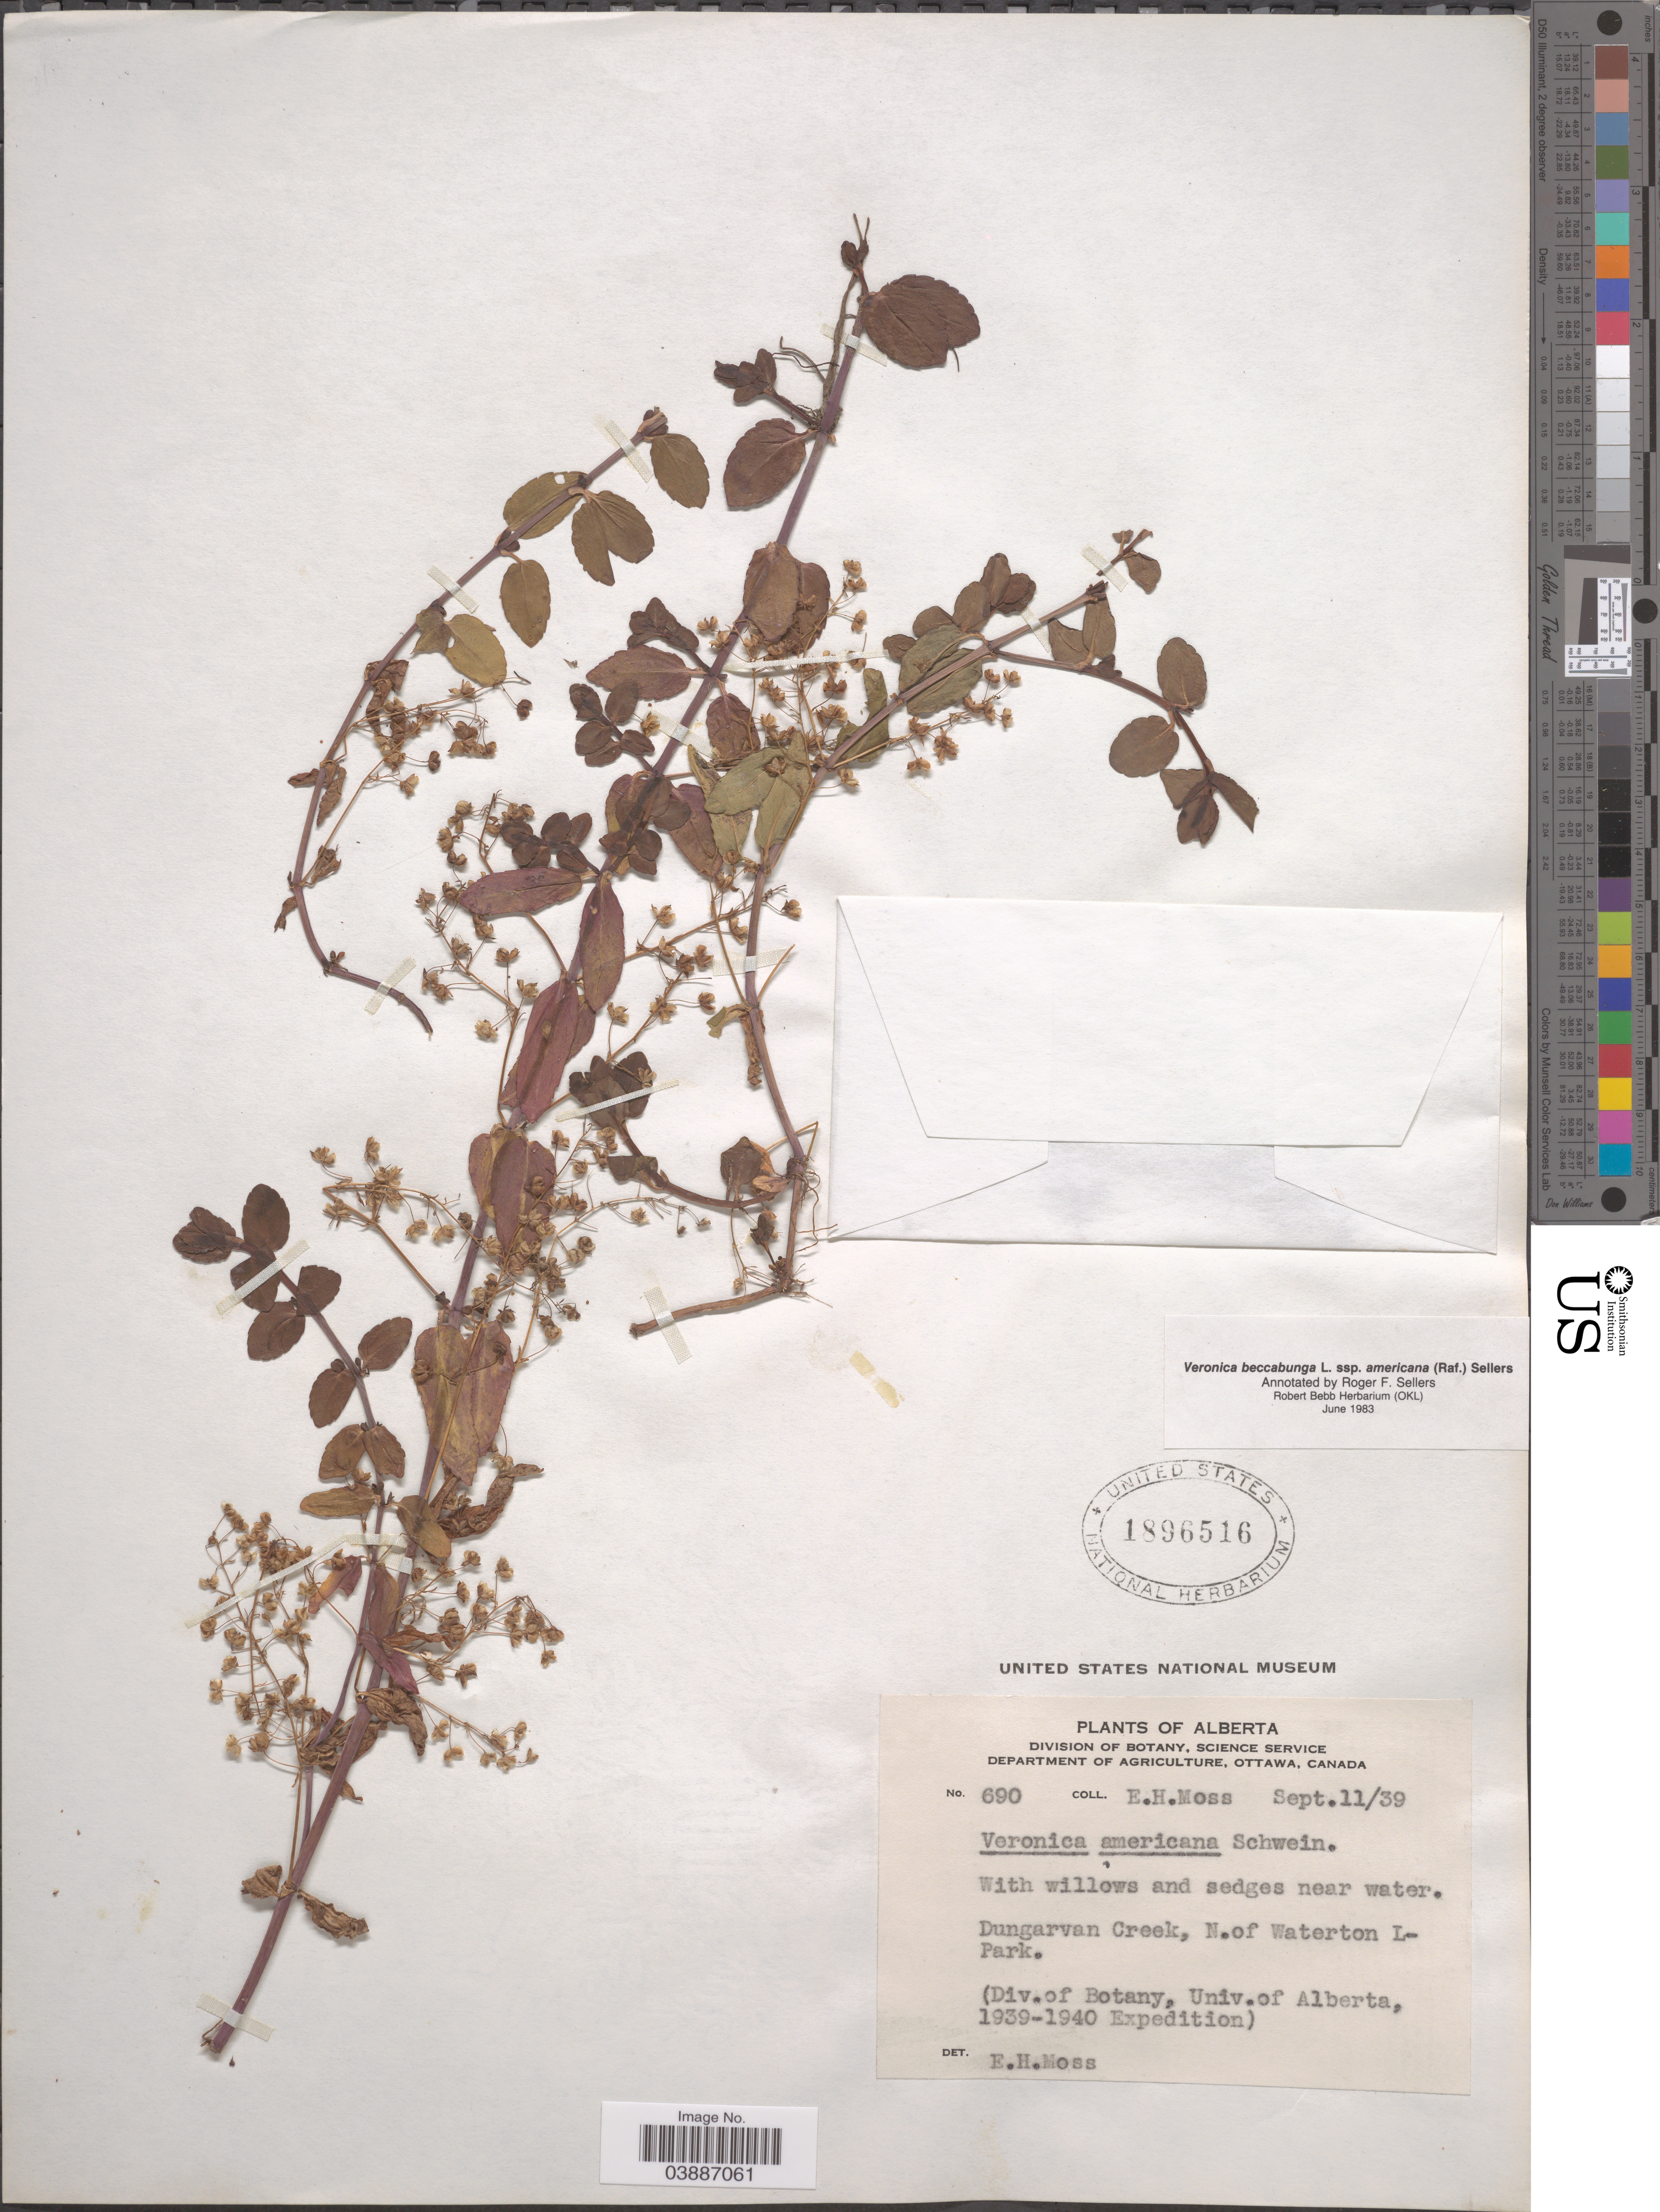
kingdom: Plantae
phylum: Tracheophyta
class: Magnoliopsida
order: Lamiales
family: Plantaginaceae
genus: Veronica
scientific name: Veronica beccabunga subsp. americana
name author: Raf.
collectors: E. Moss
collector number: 690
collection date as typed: Transcribed d/m/y: 11/9/39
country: Canada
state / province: Alberta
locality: Dungarvan Creek, N. of Waterton L-Park.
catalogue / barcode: US 1896516